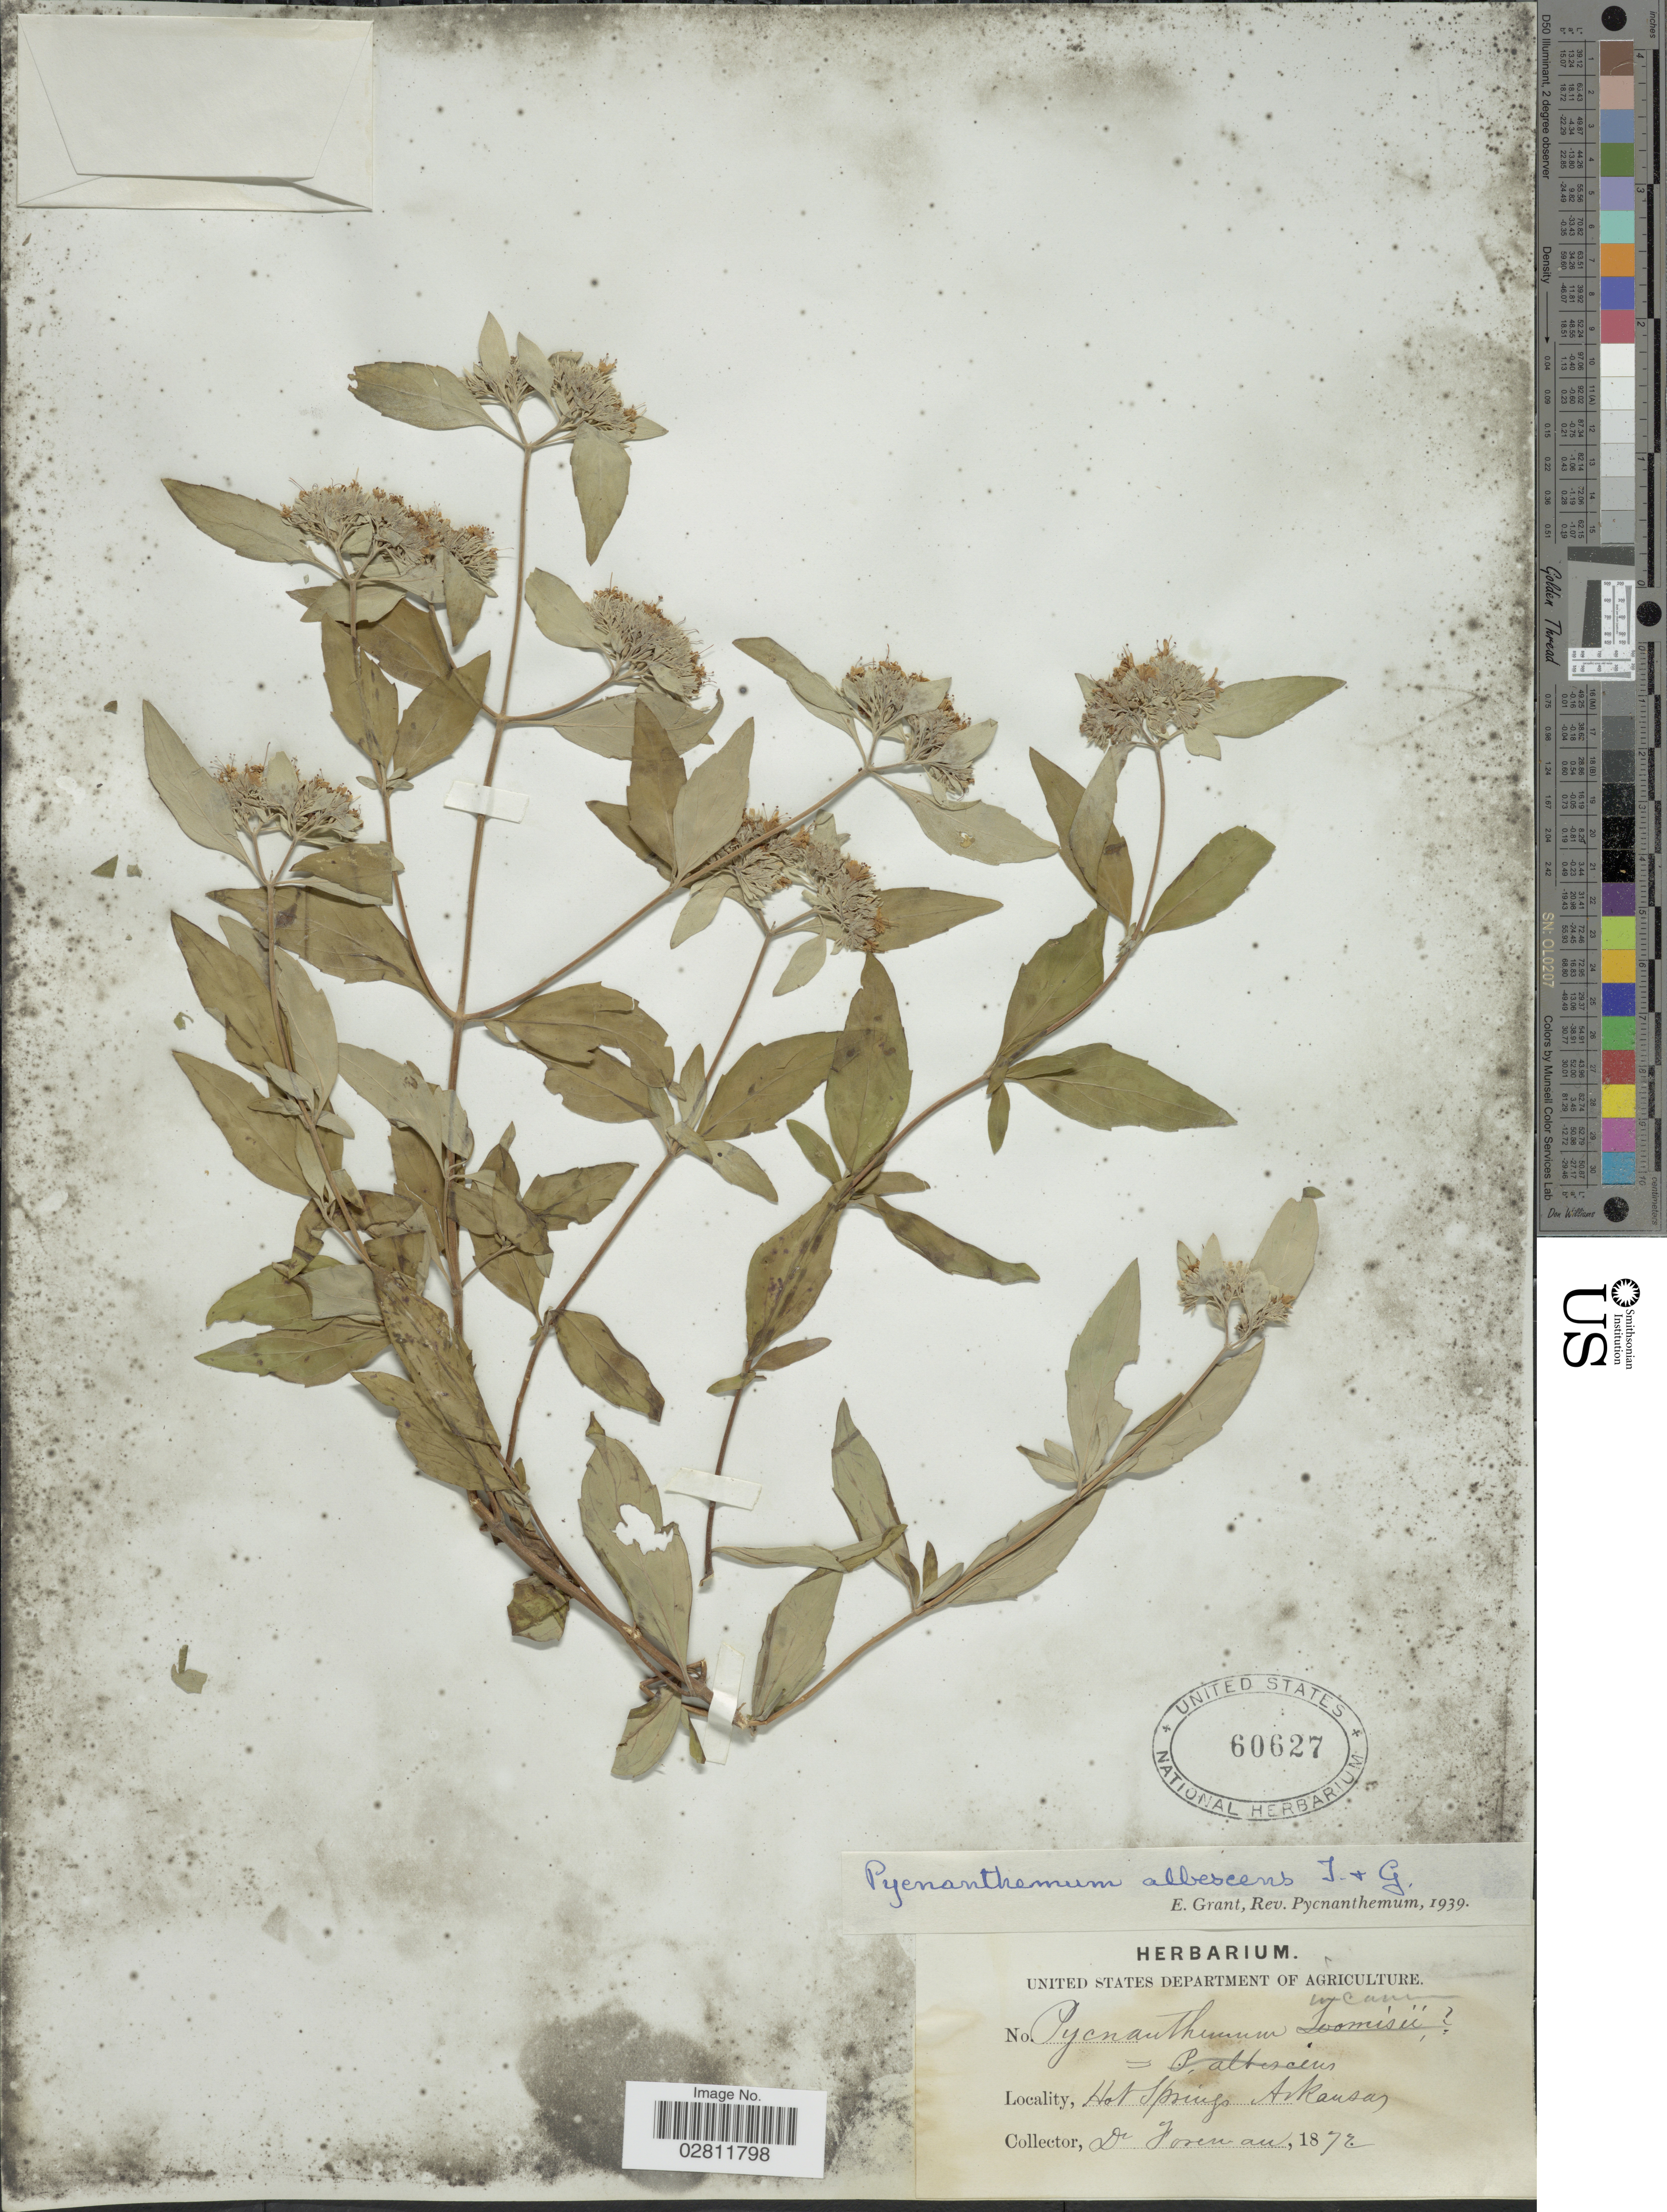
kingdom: Plantae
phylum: Tracheophyta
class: Magnoliopsida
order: Lamiales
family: Lamiaceae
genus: Pycnanthemum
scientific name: Pycnanthemum albescens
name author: Torr. & A. Gray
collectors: -. Foreman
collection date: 1872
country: United States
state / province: Arkansas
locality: Hot Springs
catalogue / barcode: US 60627